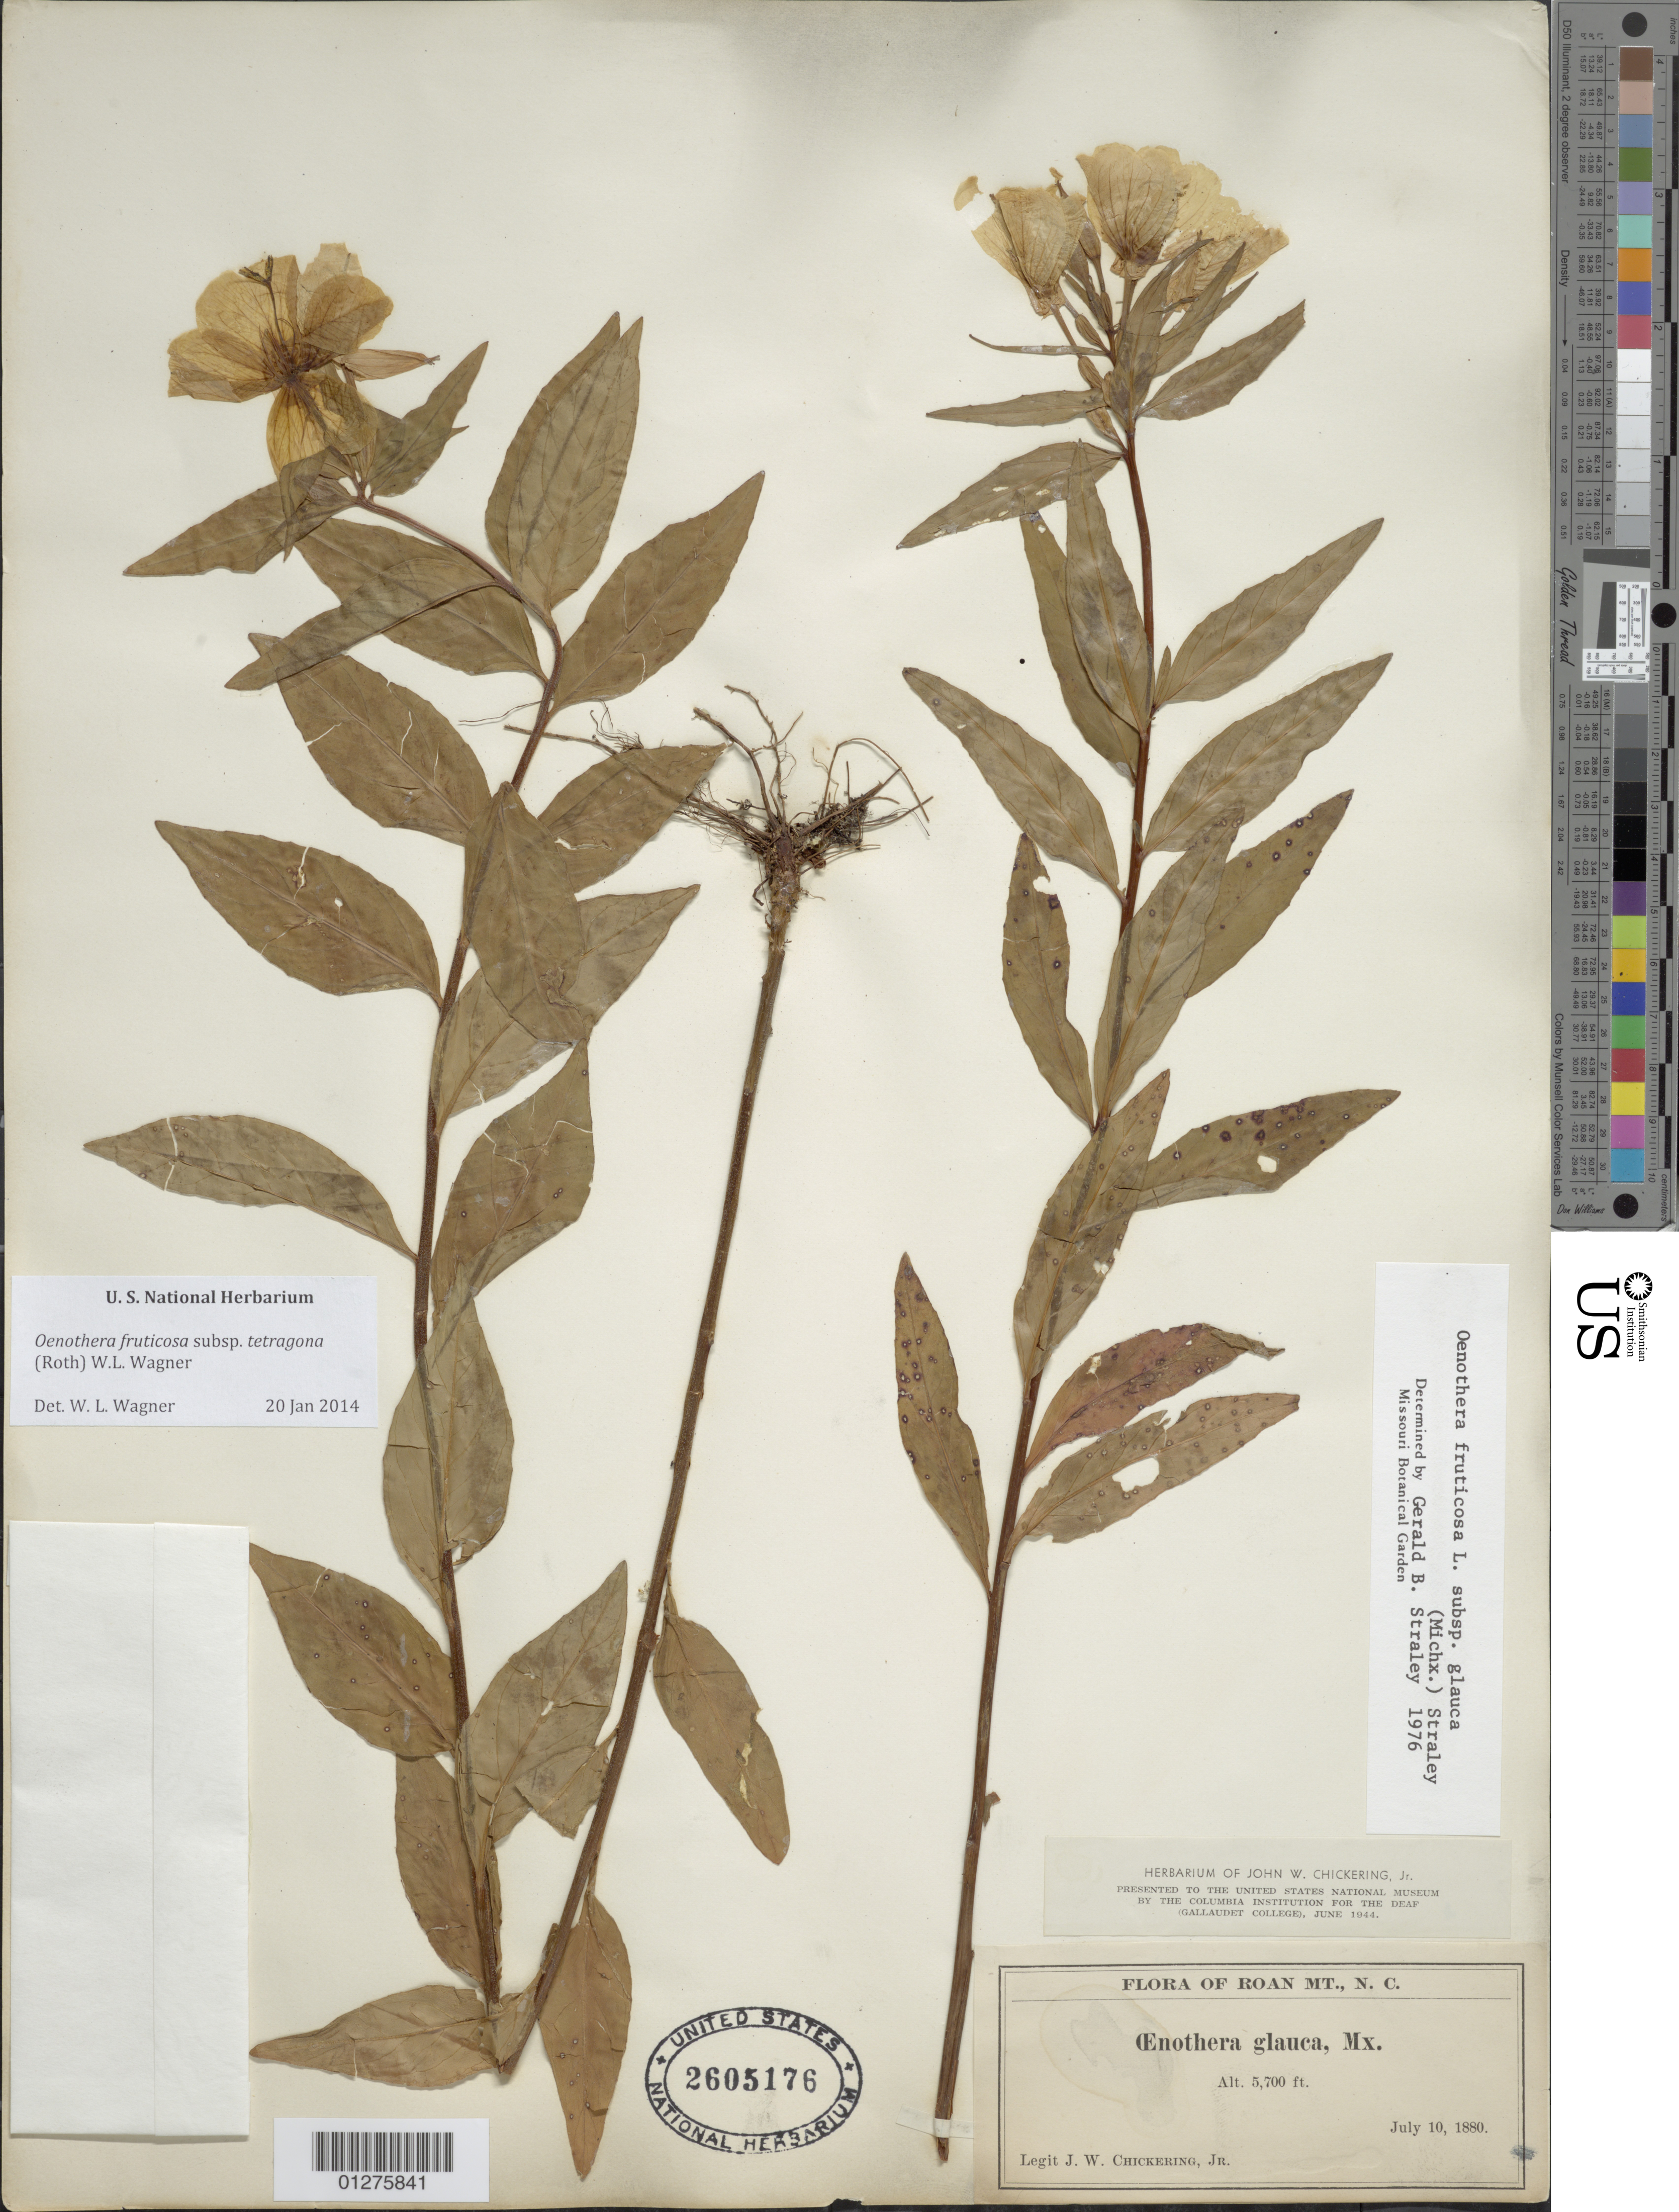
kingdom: Plantae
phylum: Tracheophyta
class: Magnoliopsida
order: Myrtales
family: Onagraceae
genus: Oenothera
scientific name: Oenothera fruticosa subsp. tetragona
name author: (Roth) W.L. Wagner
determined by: Wagner, W. L., (BOT), Smithsonian Institution - National Museum of Natural History (UNITED STATES)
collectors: J. Chickering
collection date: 1880-07-10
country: United States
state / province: North Carolina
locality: Roan Mountain.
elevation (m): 1737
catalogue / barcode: US 2605176